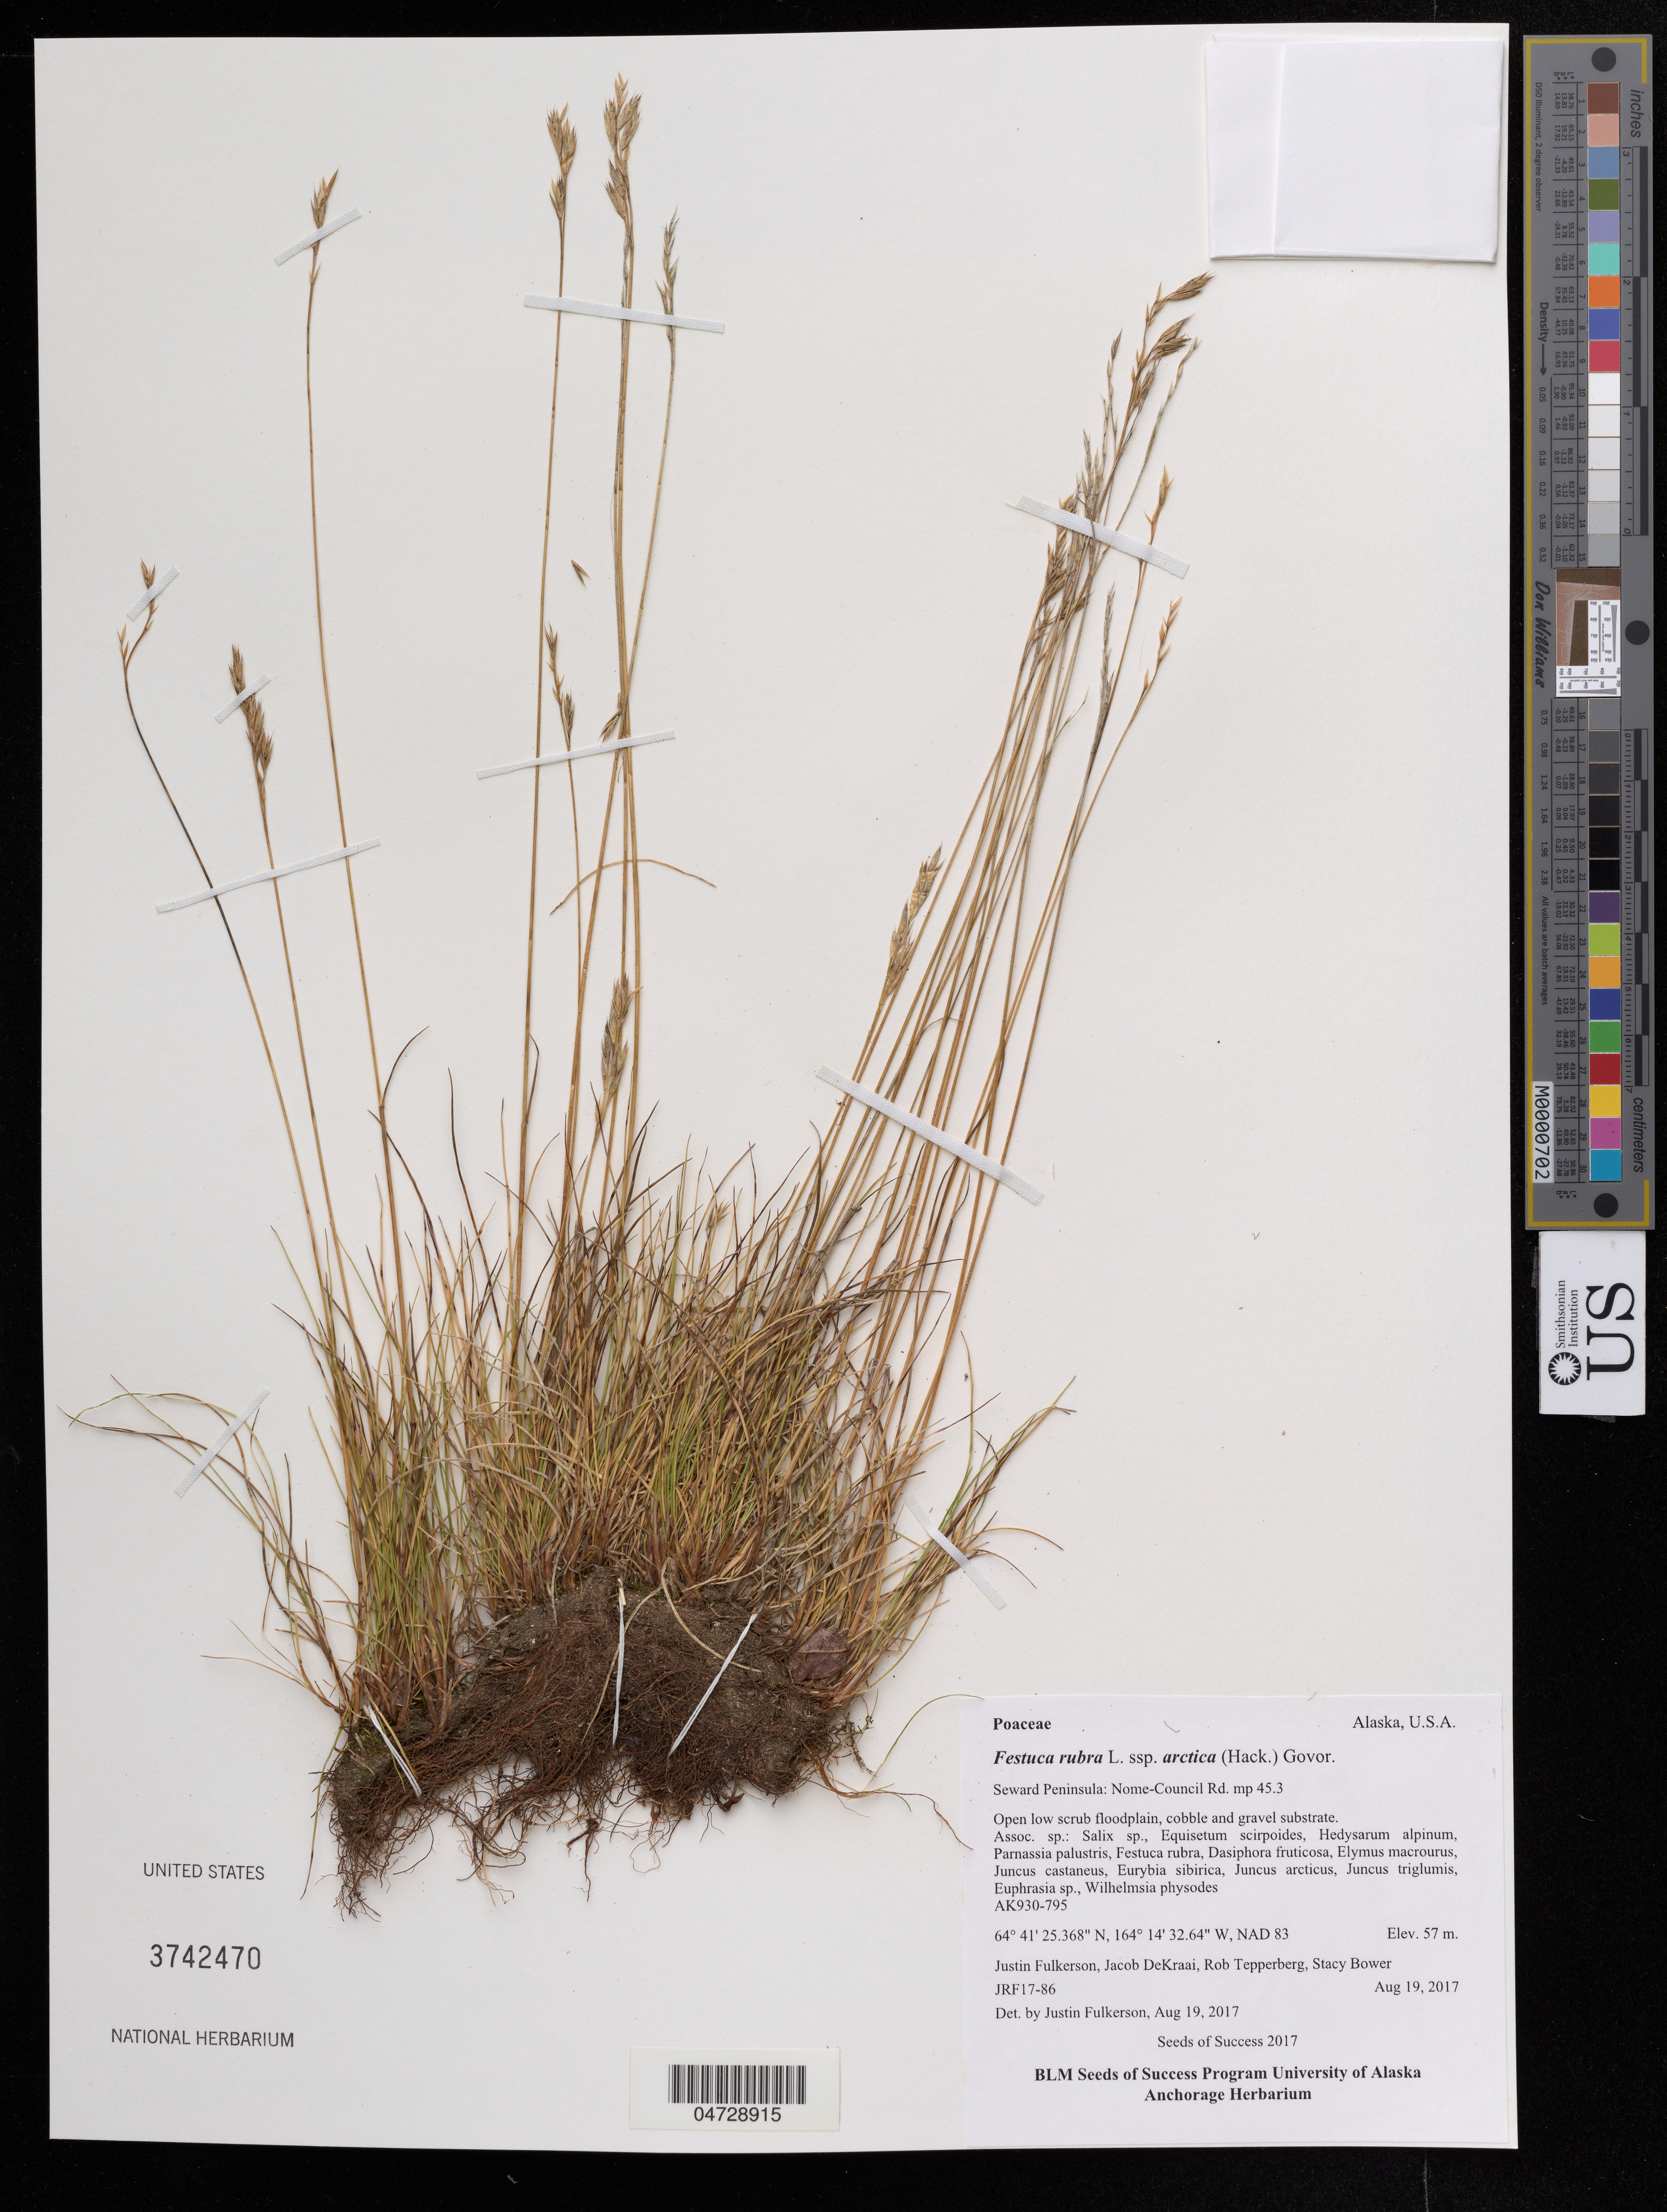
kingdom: Plantae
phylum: Tracheophyta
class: Liliopsida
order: Poales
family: Poaceae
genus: Festuca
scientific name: Festuca rubra subsp. arctica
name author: (Hack.) Govor.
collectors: J. Fulkerson, J. DeKraai & R. Tepperberg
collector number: JRF17-86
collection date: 2017-08-19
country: United States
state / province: Alaska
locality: Seward Peninsula: Nome-Council Rd. mp 45.3.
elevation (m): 57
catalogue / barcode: US 3742470